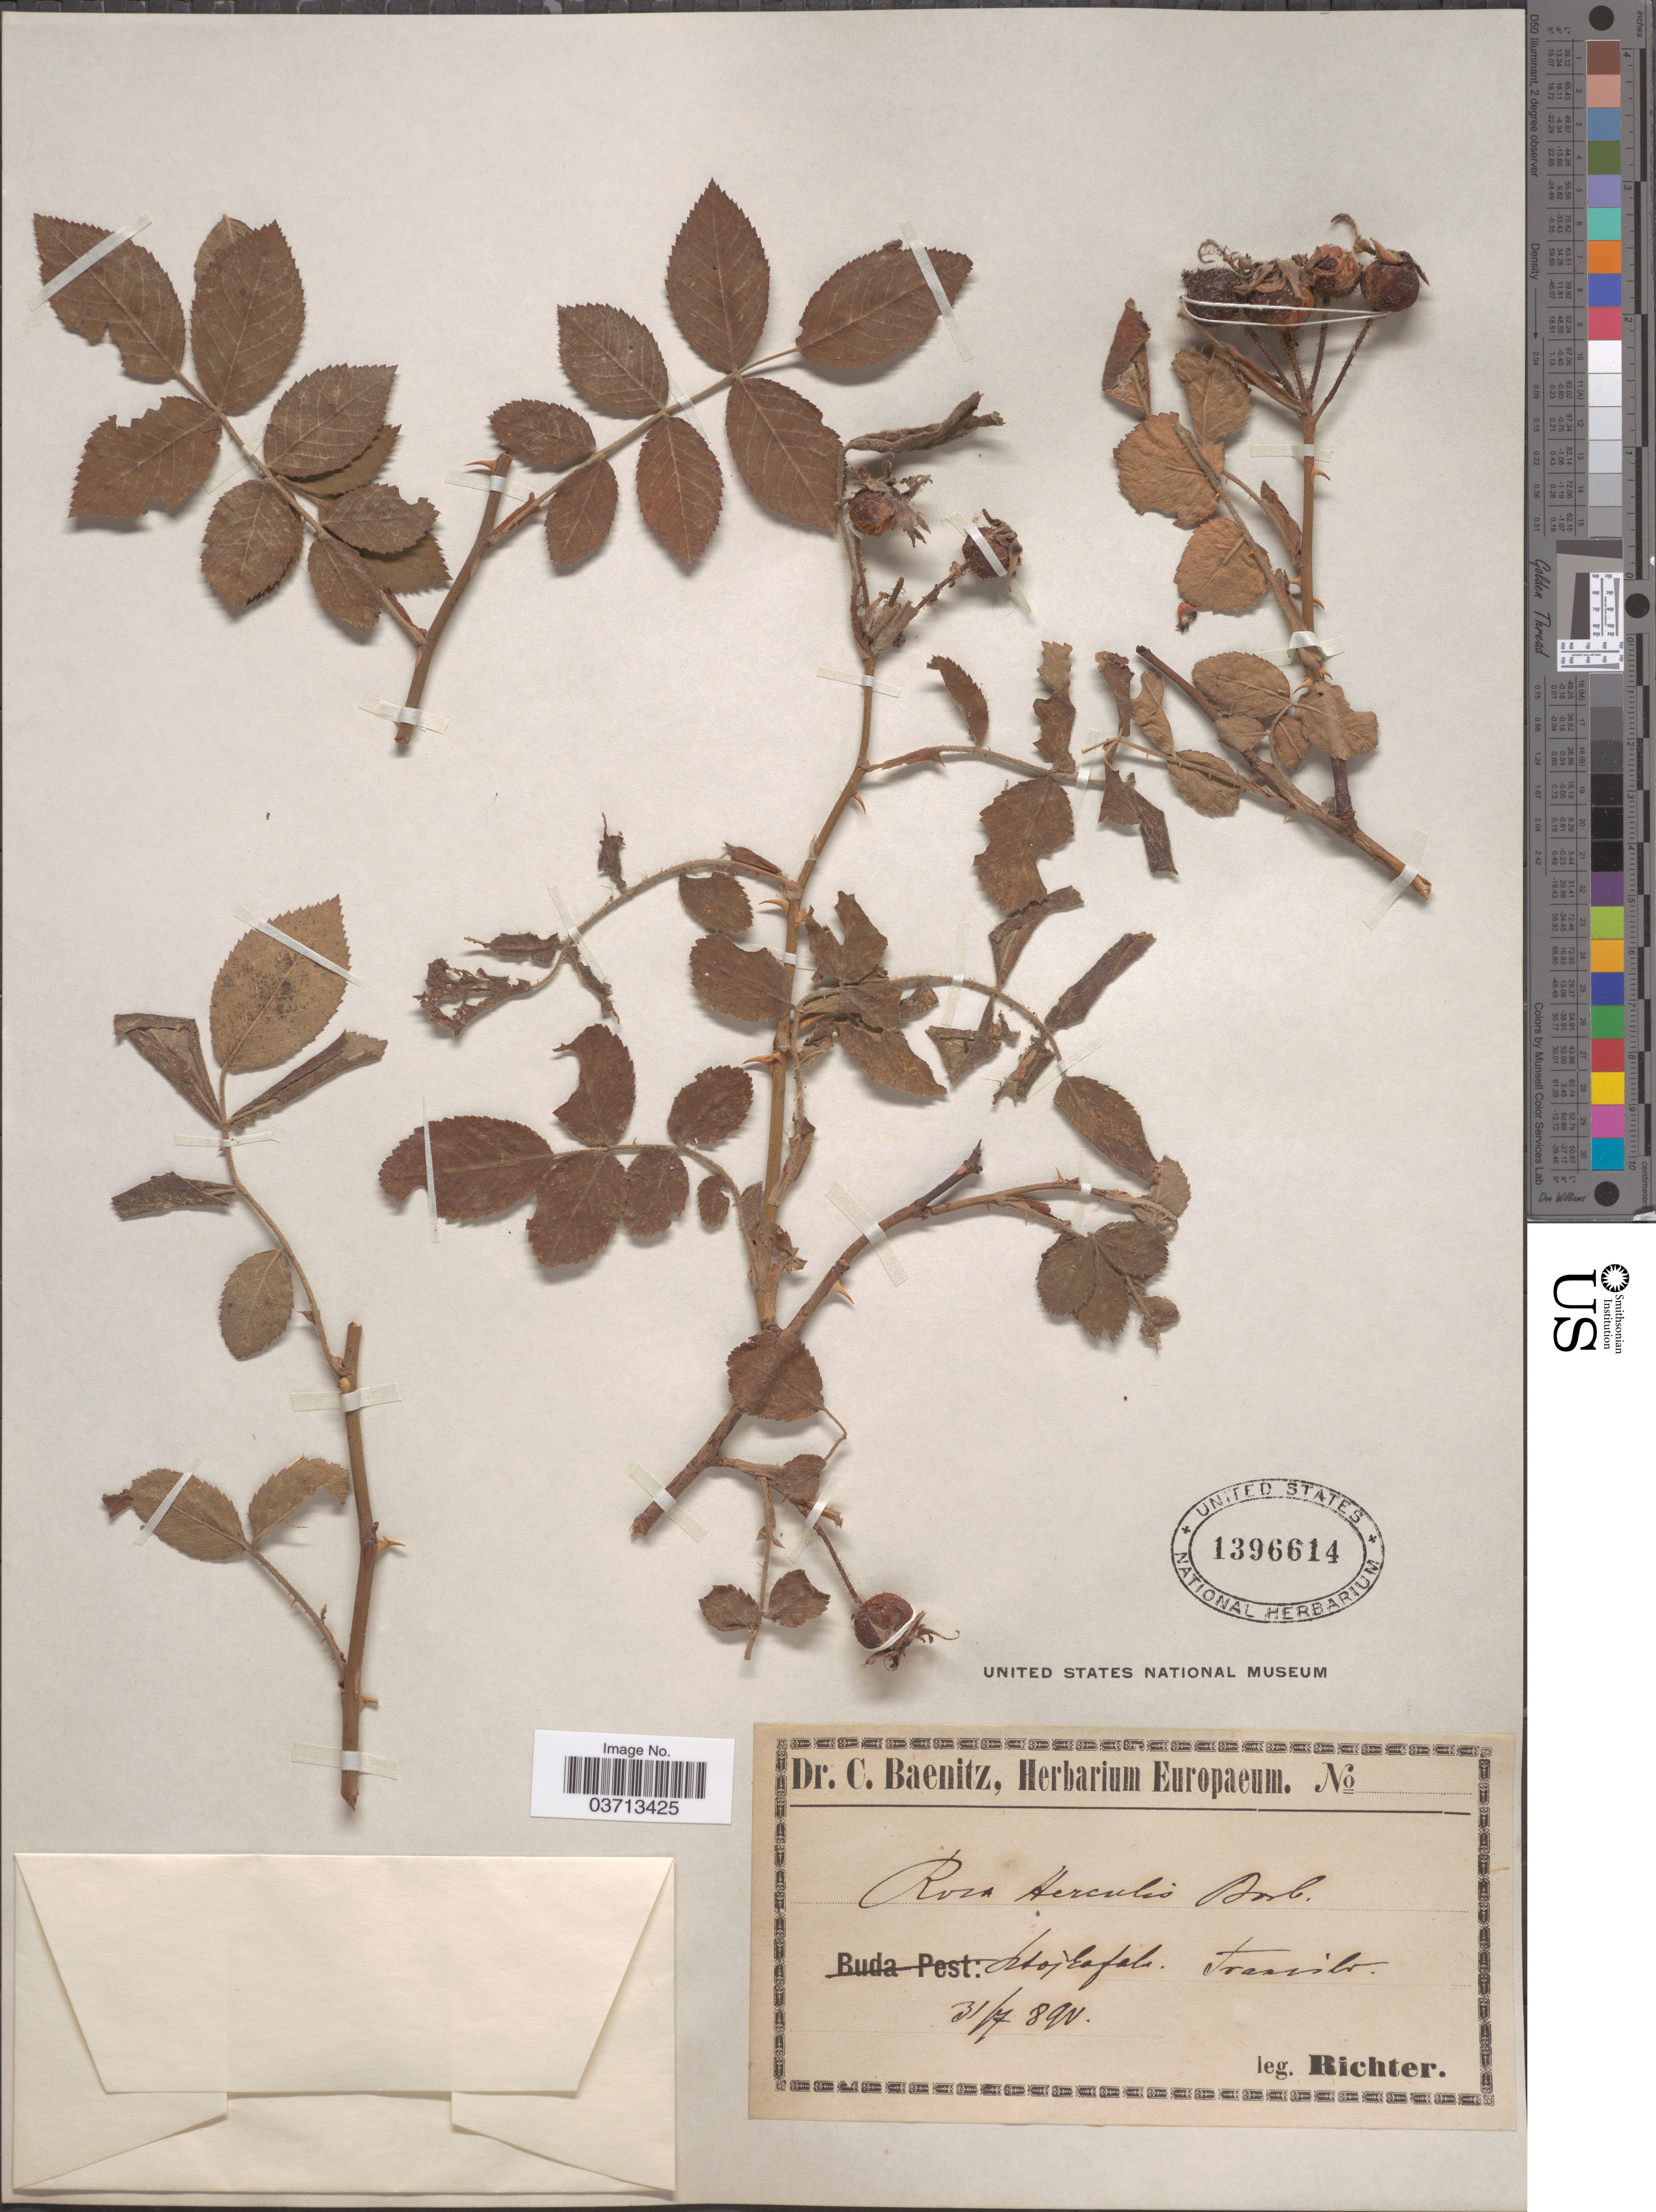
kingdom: Plantae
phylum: Tracheophyta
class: Magnoliopsida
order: Rosales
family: Rosaceae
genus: Rosa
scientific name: Rosa herculis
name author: Borbás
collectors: -- Richter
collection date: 1890-07-31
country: Romania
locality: Stojgafals [interpreted]. Transilv.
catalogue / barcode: US 1396614